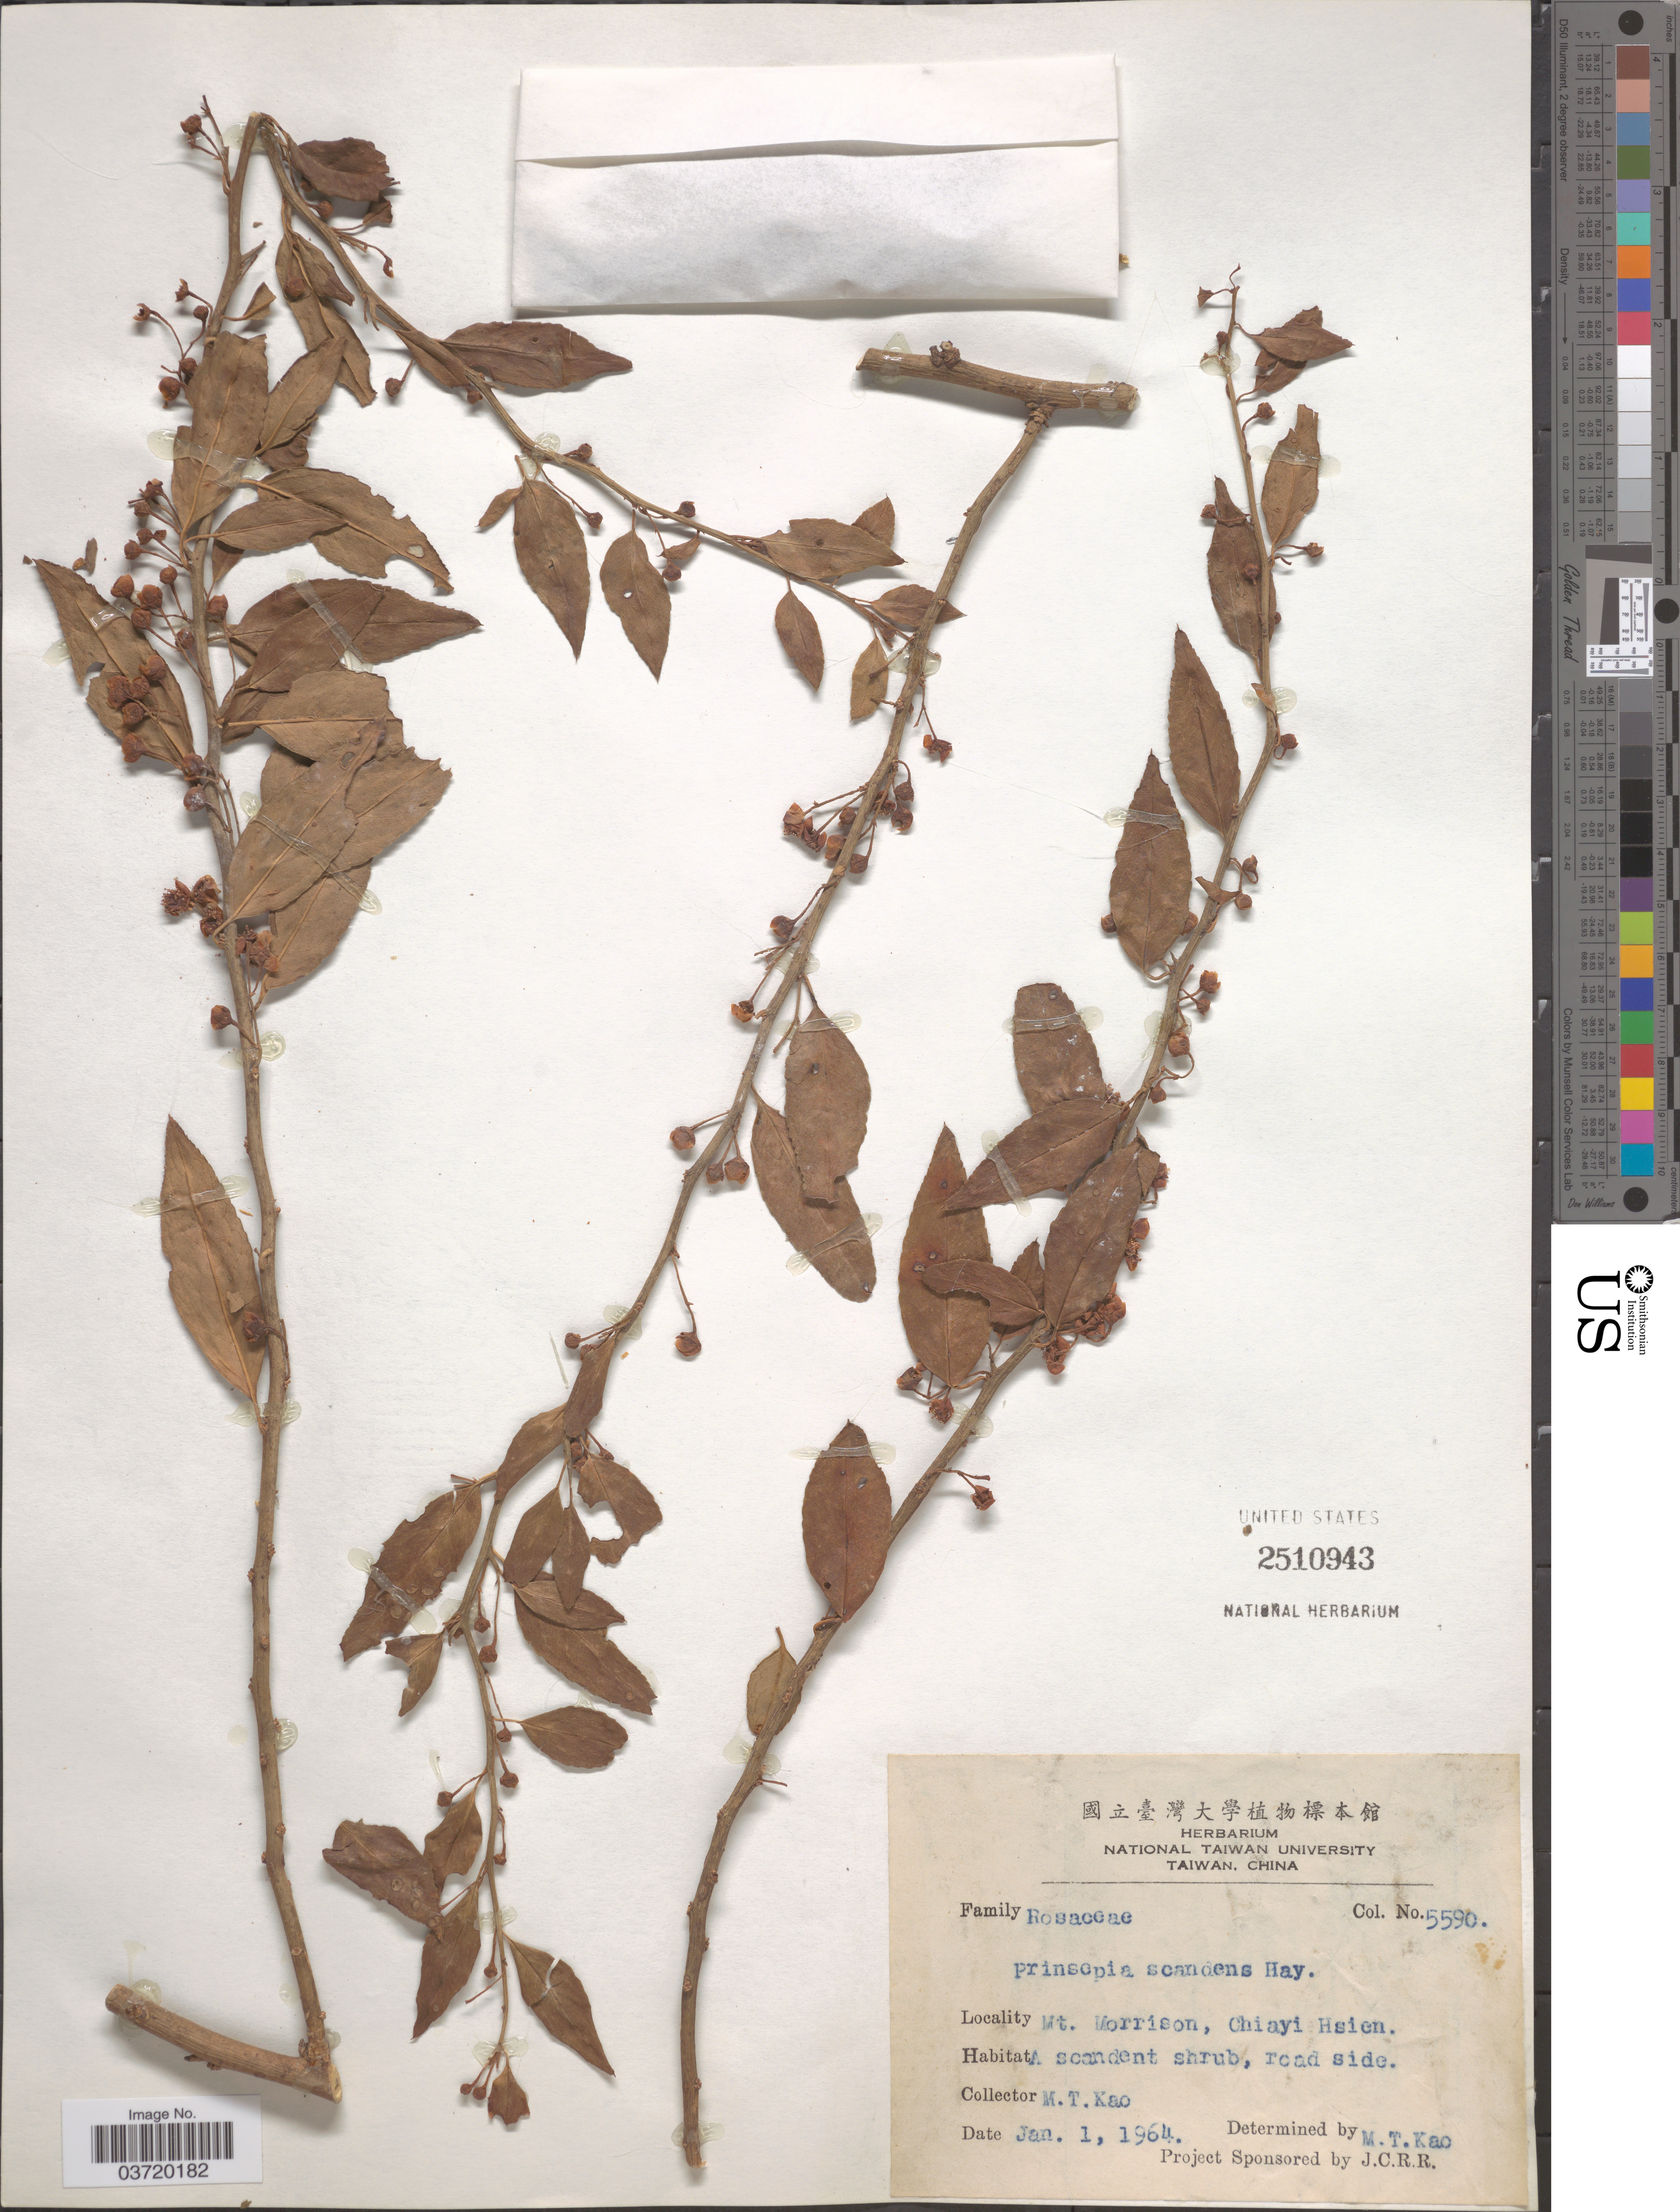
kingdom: Plantae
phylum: Tracheophyta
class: Magnoliopsida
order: Rosales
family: Rosaceae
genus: Prinsepia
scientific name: Prinsepia scandens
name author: Hayata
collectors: M. T. Kao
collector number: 5590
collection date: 1964-01-01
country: Taiwan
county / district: Chiayi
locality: Mt. Morrison. Chiayi Hsien.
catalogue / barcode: US 2510943